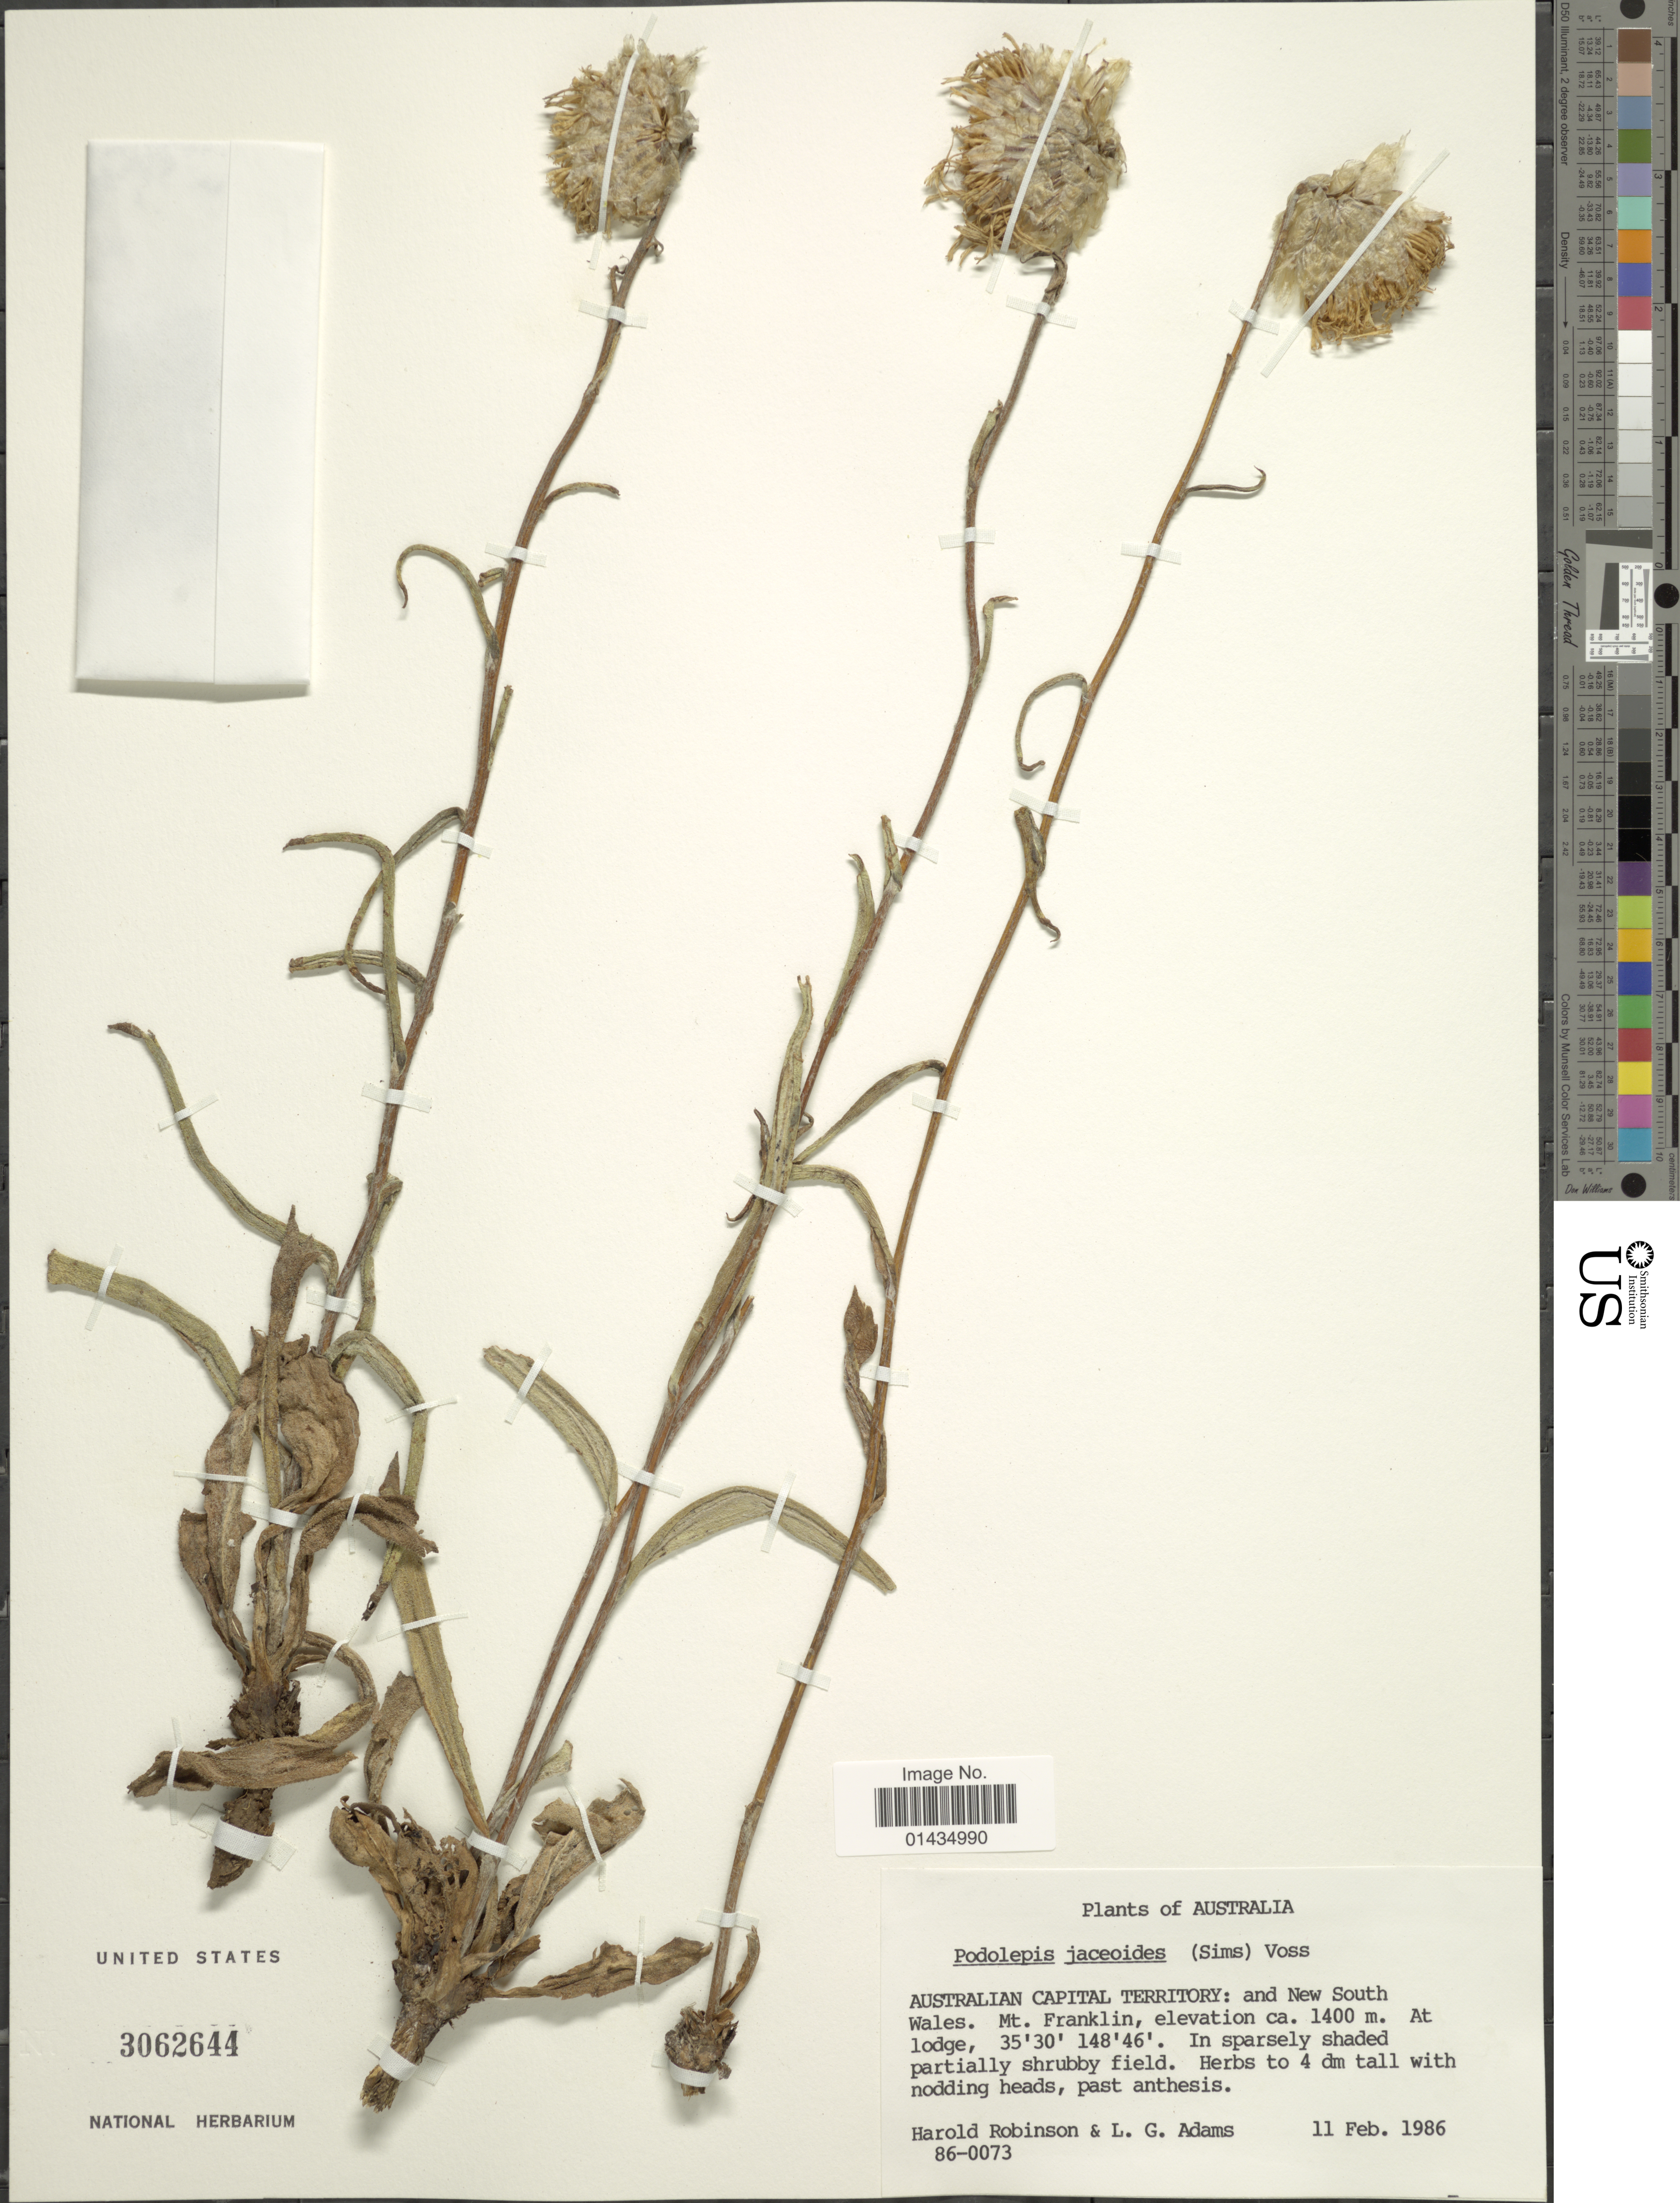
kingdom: Plantae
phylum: Tracheophyta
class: Magnoliopsida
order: Asterales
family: Asteraceae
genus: Podolepis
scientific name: Podolepis jacaeoides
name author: (Sims) Voss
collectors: H. Robinson & L. G. Adams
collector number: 86-0073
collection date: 1986-02-11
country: Australia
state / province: New South Wales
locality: Australian Capital Territory, Mt. Franklin, at lodge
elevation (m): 1400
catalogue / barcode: US 3062644